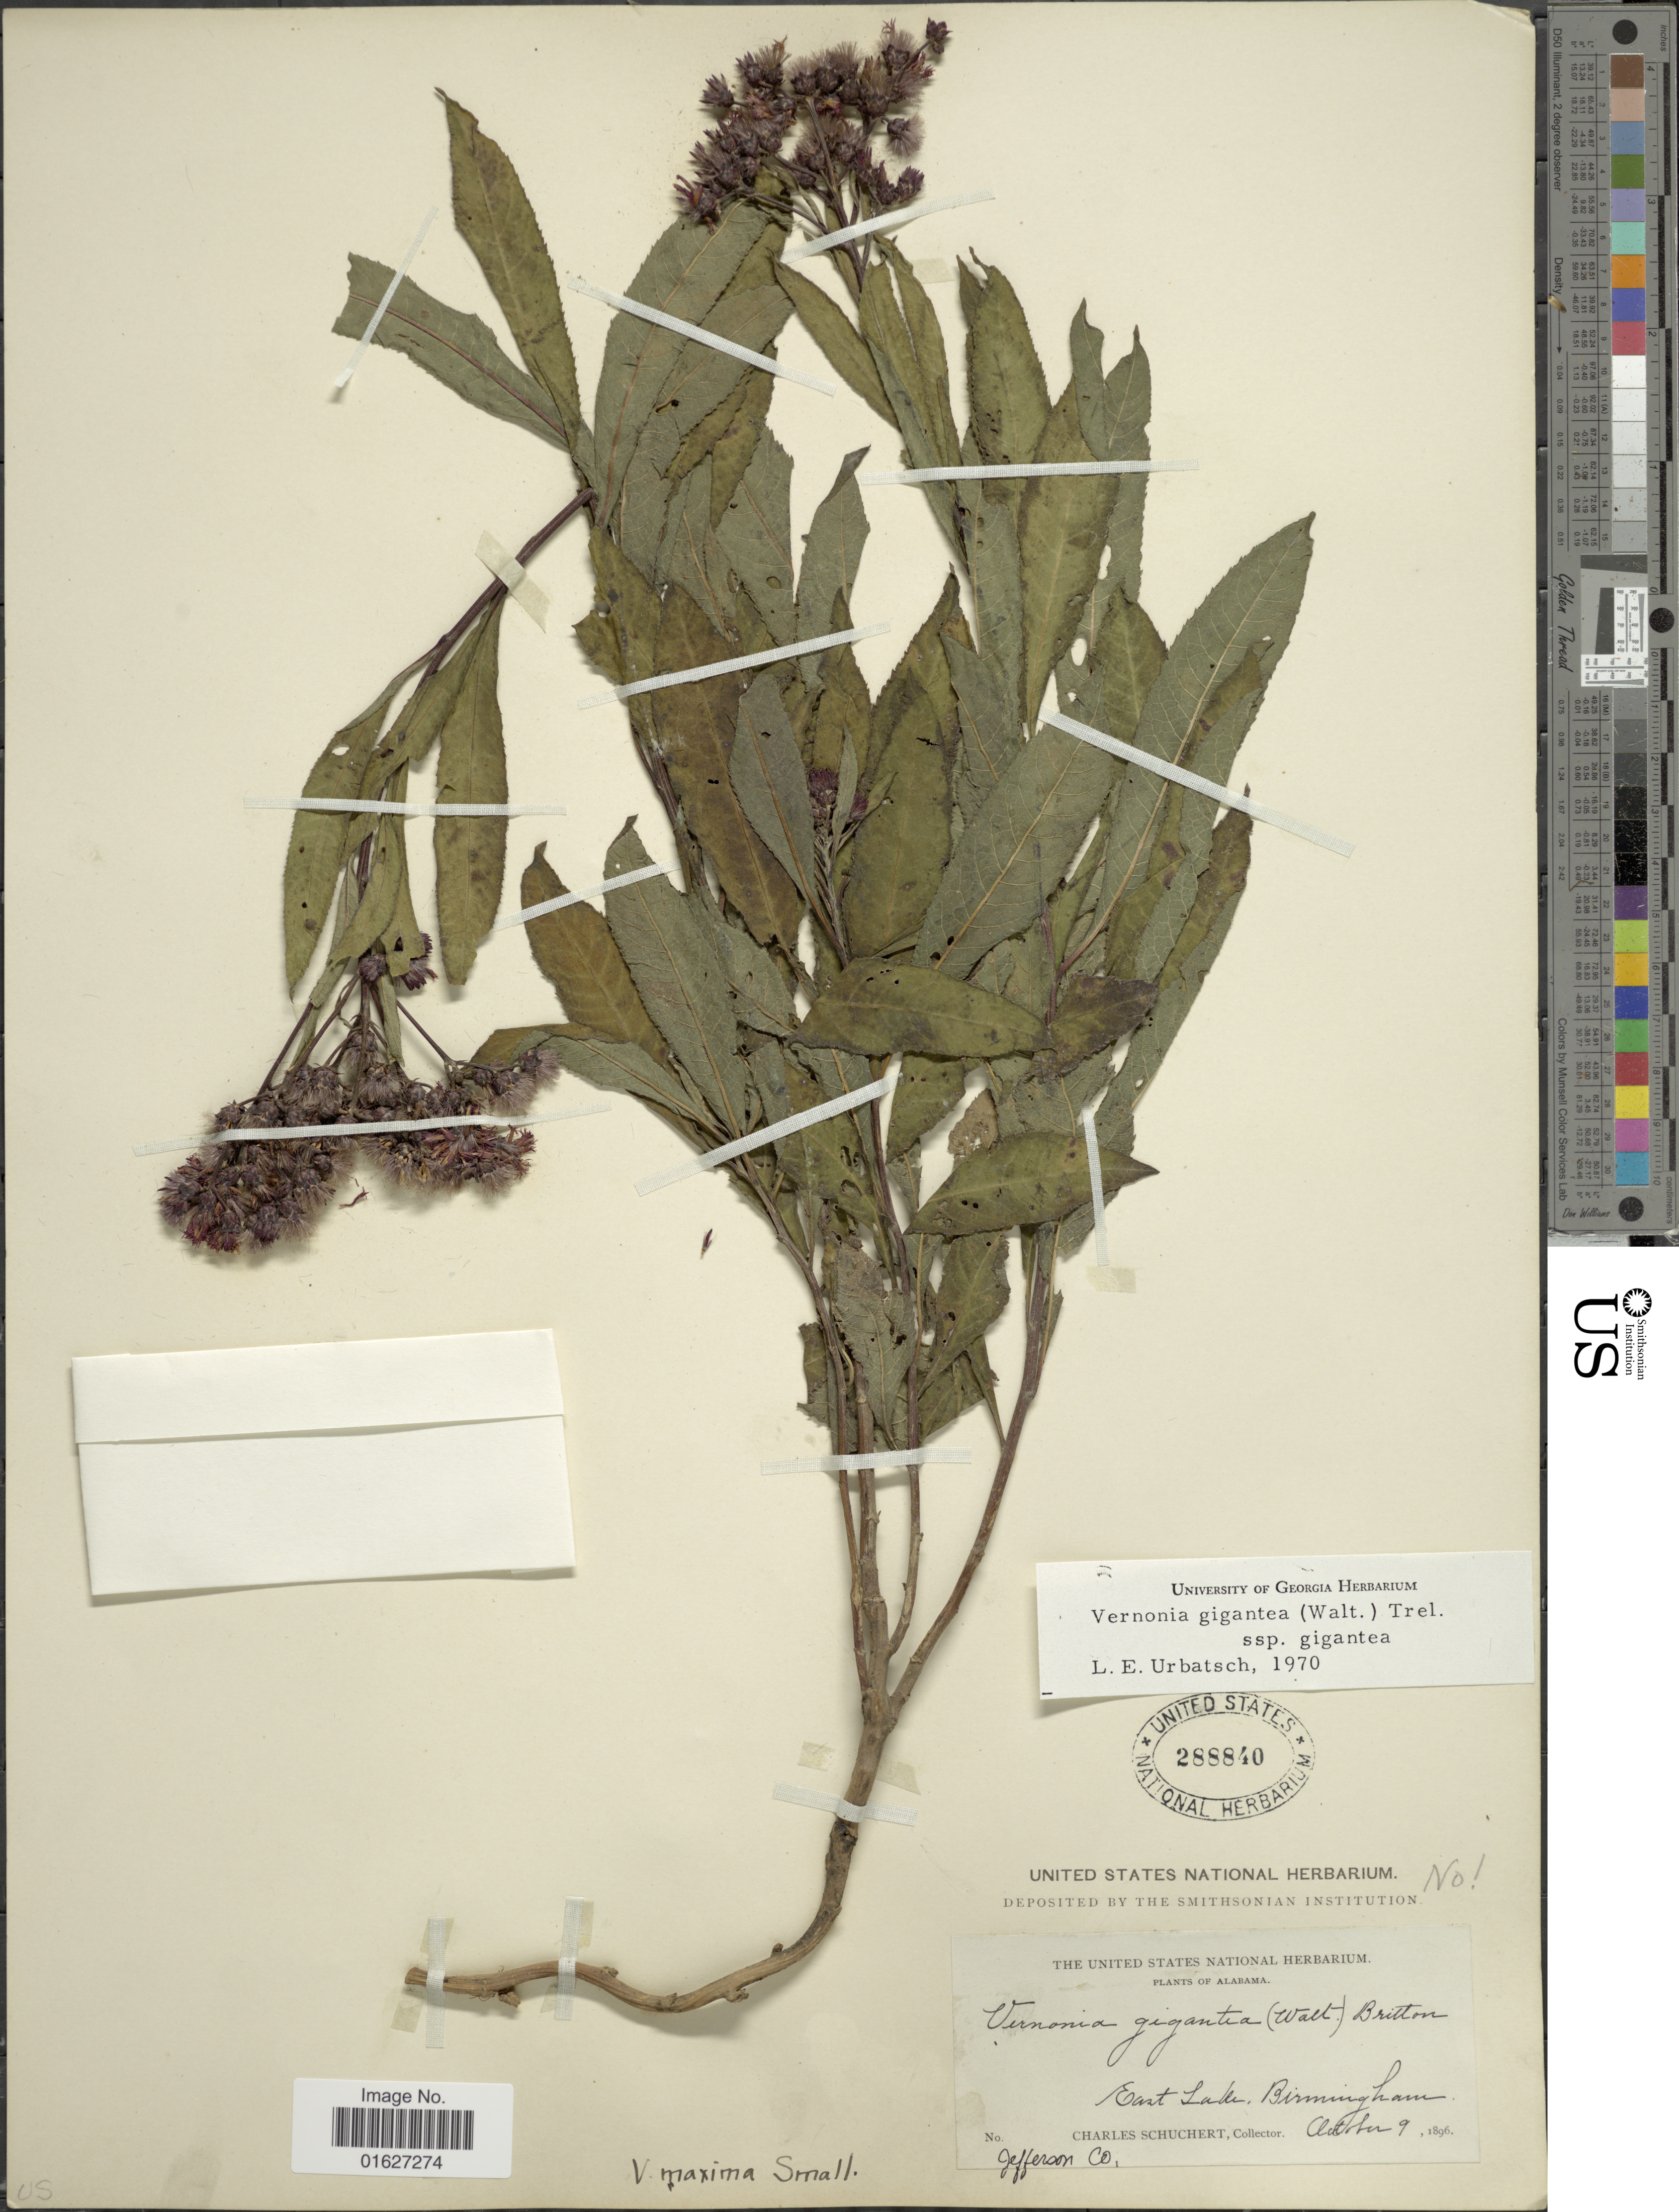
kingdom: Plantae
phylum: Tracheophyta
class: Magnoliopsida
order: Asterales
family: Asteraceae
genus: Vernonia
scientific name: Vernonia gigantea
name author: (Walter) Trel.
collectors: C. Schuchert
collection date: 1896-10-09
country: United States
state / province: Alabama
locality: Alabama. East Lake. Birmingham.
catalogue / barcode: US 288840